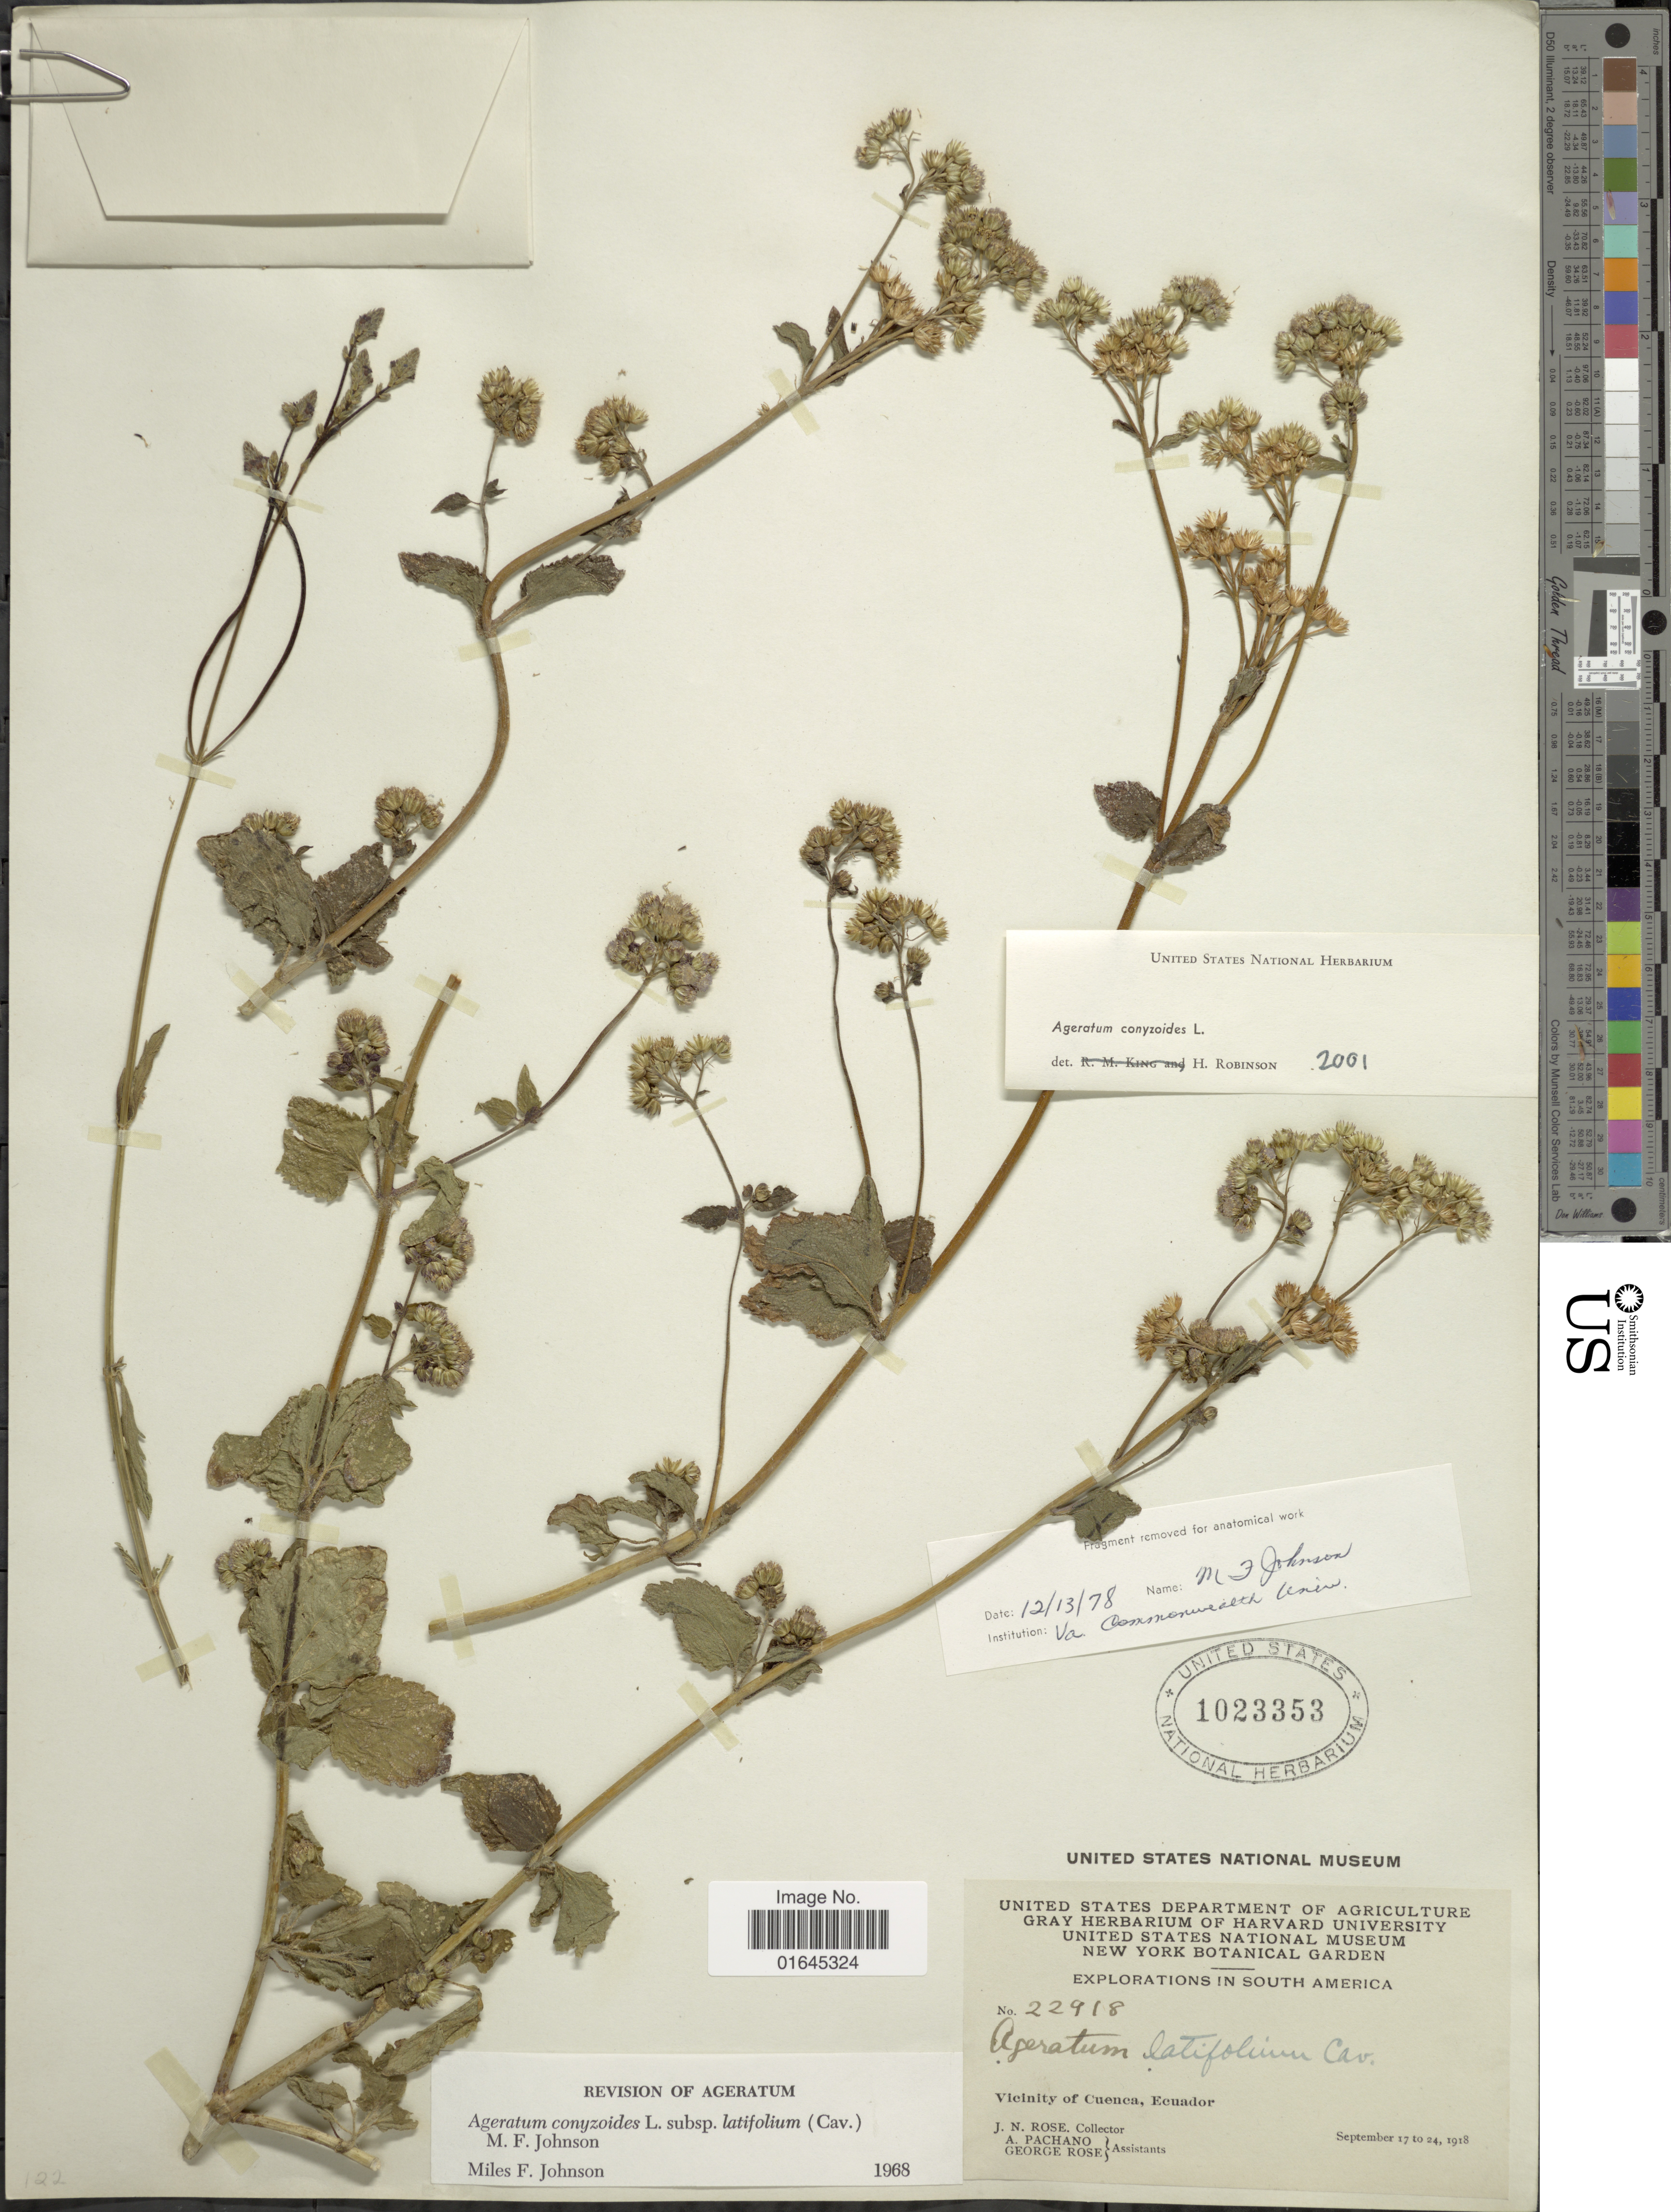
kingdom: Plantae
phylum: Tracheophyta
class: Magnoliopsida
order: Asterales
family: Asteraceae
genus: Ageratum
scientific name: Ageratum conyzoides subsp. conyzoides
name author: L.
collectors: J. N. Rose, A. Pachano & G. Rose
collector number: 22918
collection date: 1918-09-17/1918-09-24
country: Ecuador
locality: Vicinity of Cuenca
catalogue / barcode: US 1023353